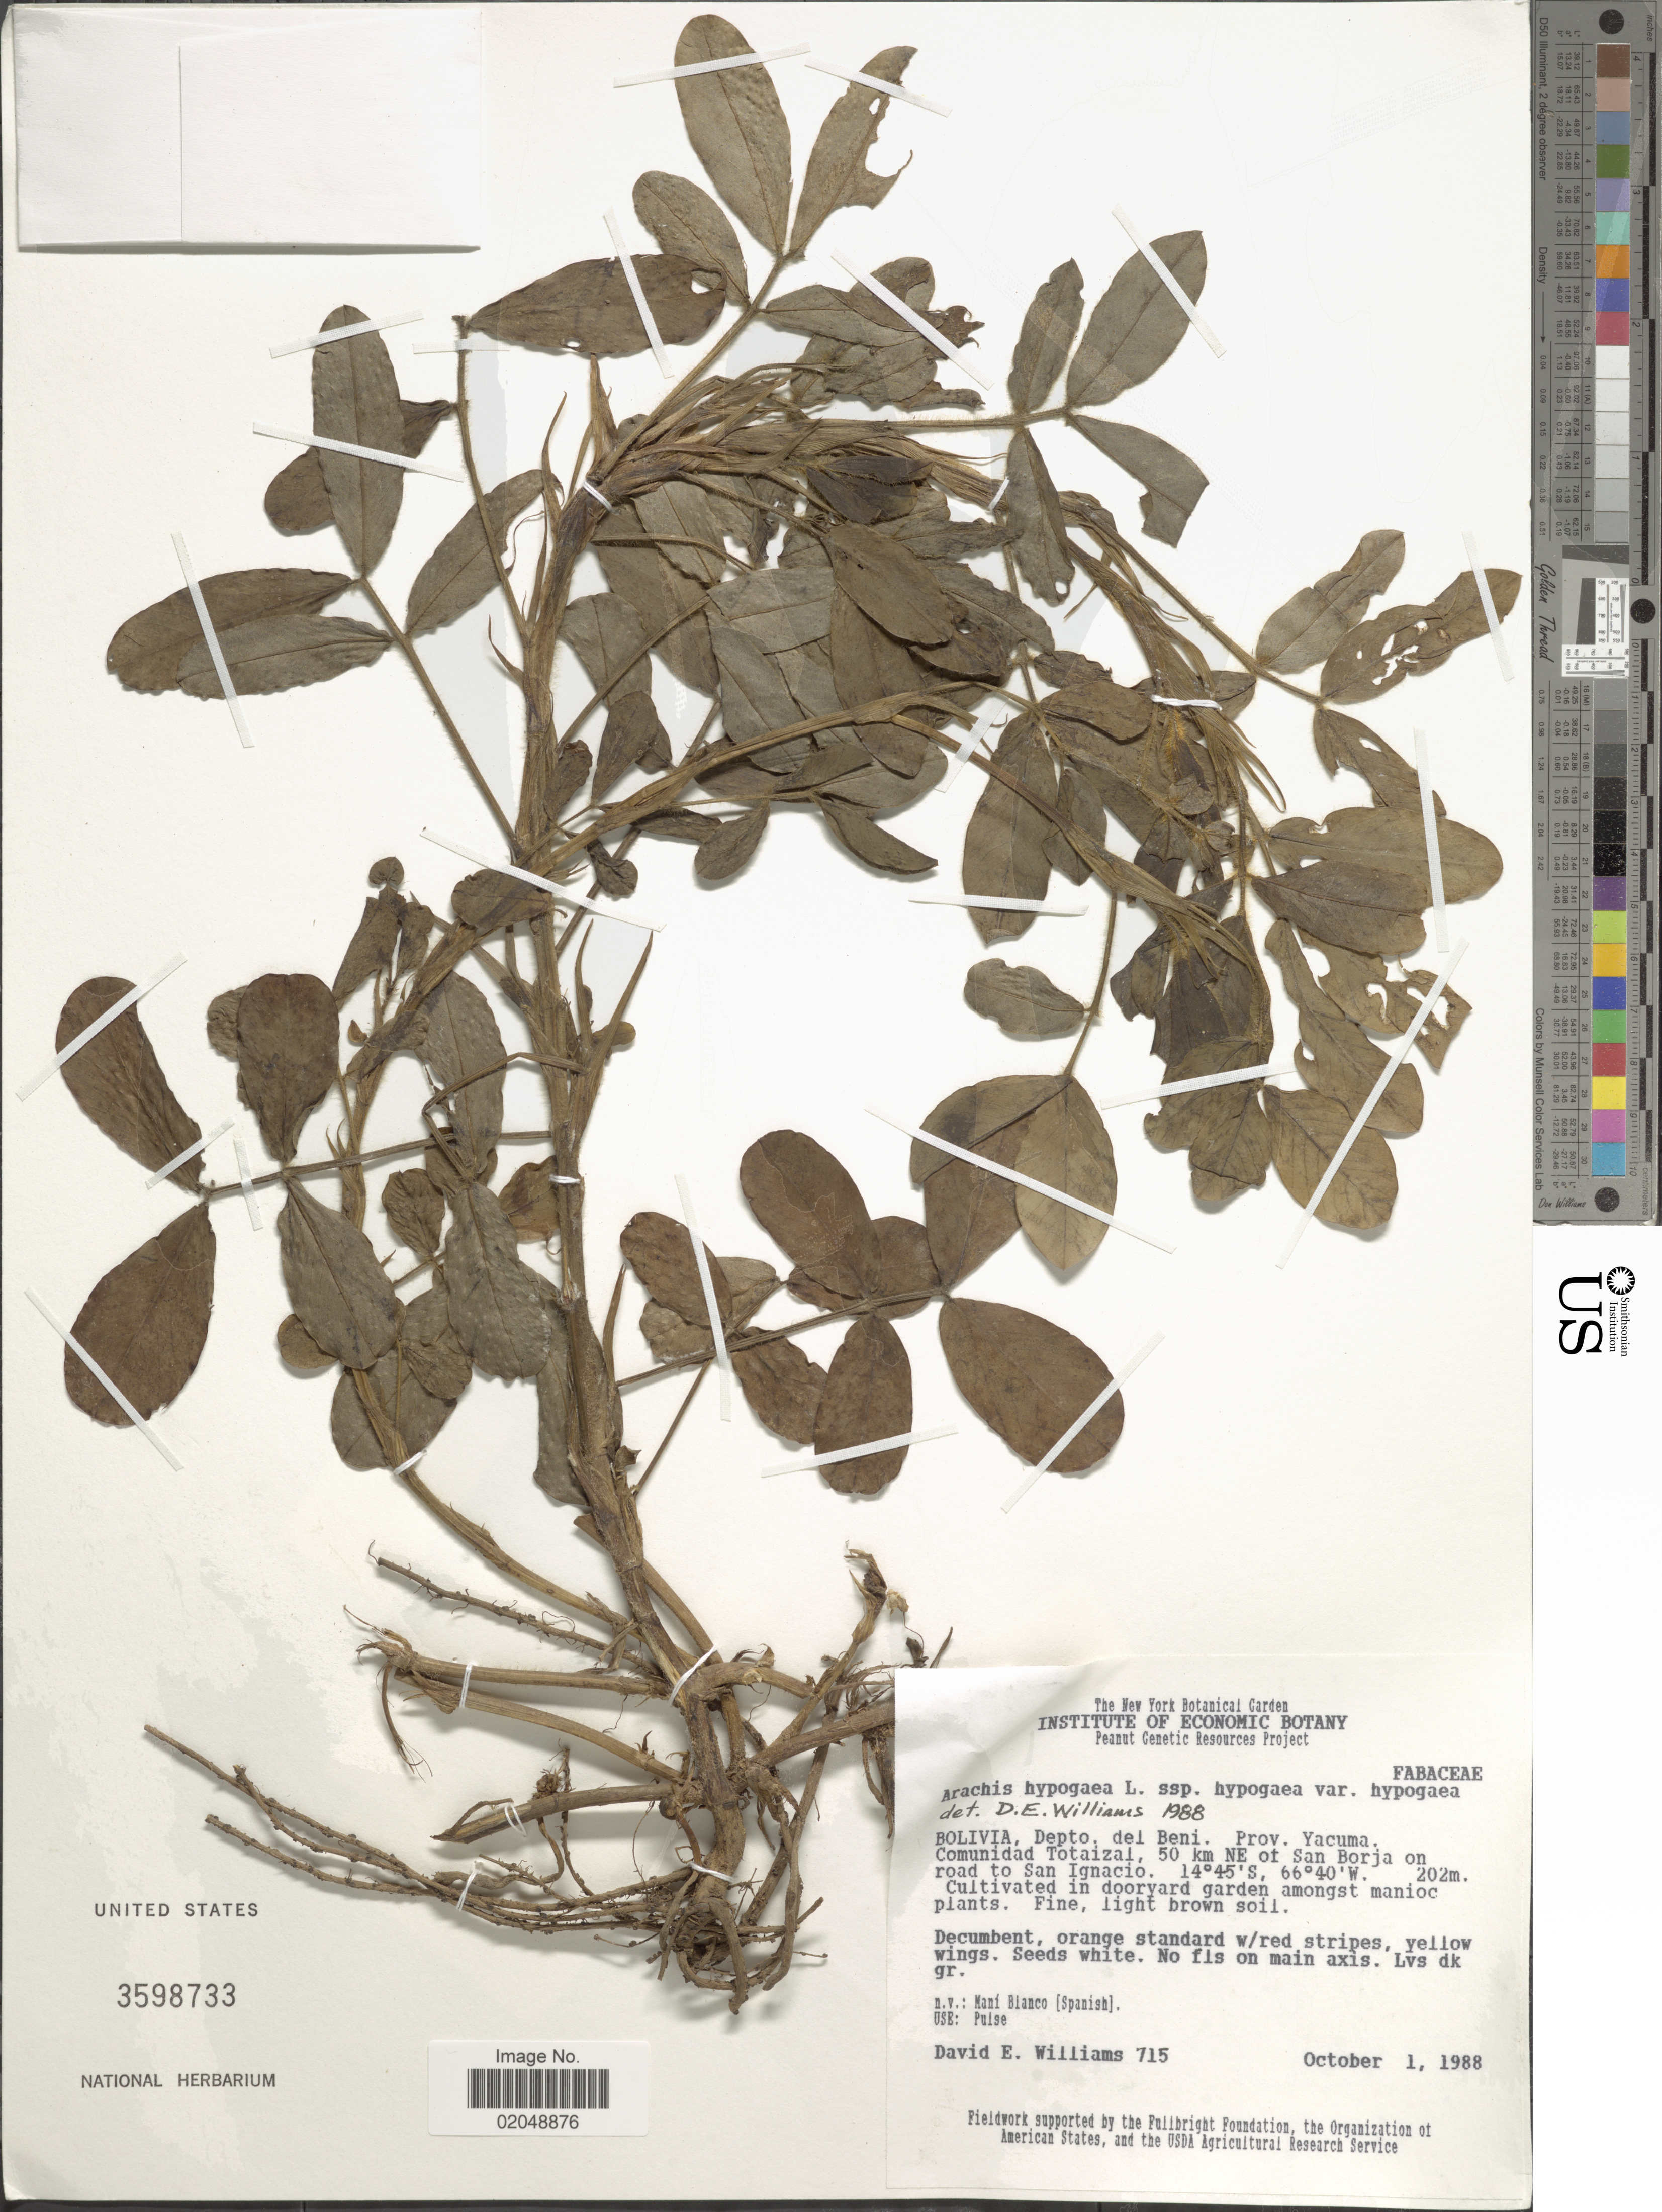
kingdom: Plantae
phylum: Tracheophyta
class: Magnoliopsida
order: Fabales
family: Fabaceae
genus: Arachis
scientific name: Arachis hypogaea var. hypogaea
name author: L.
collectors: D. E. Williams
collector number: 715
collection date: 1988-10-01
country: Bolivia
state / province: Beni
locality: Depto del Beni, Prov. Yacuma. Comunidad Totaizal, 50 km NE of San Borja on road to San Ignacia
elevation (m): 202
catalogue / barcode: US 3598733